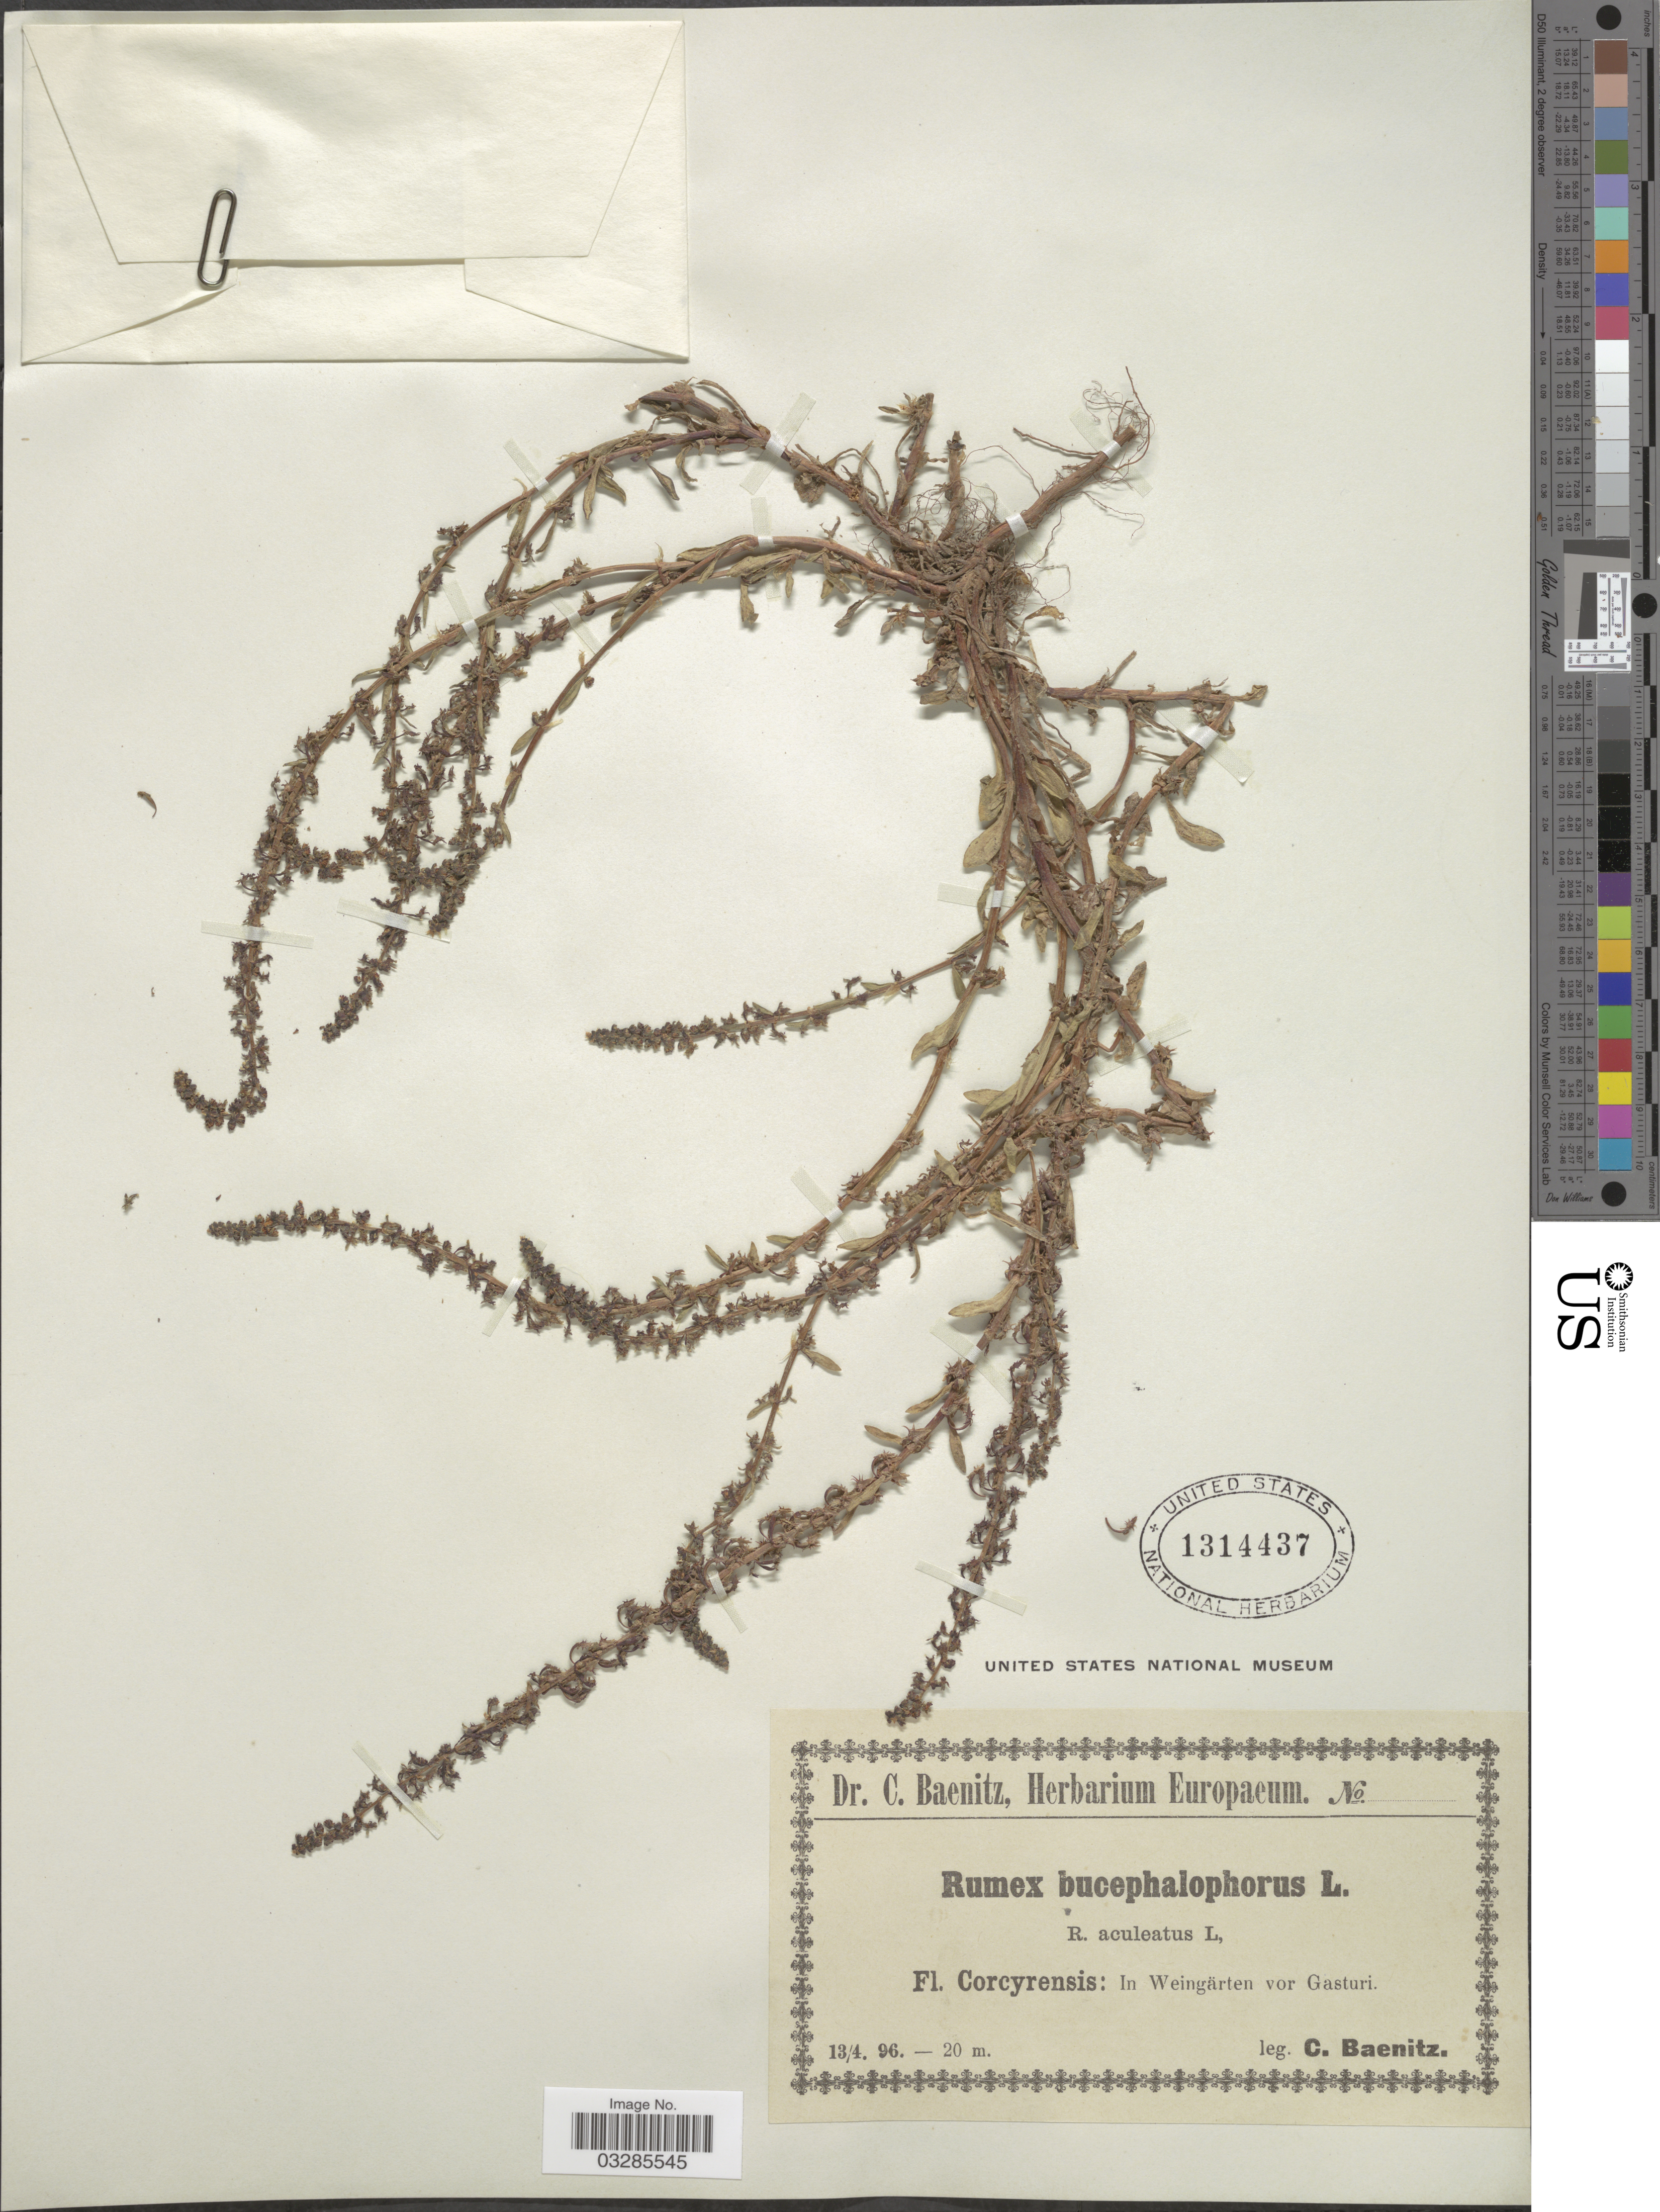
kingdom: Plantae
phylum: Tracheophyta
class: Magnoliopsida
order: Caryophyllales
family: Polygonaceae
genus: Rumex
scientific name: Rumex bucephalophorus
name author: L.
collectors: C. G. Baenitz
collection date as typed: Transcribed d/m/y: 13/4/96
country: Greece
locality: Corcyrensis: In Weingärten vor Gasturi.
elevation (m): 20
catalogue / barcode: US 1314437